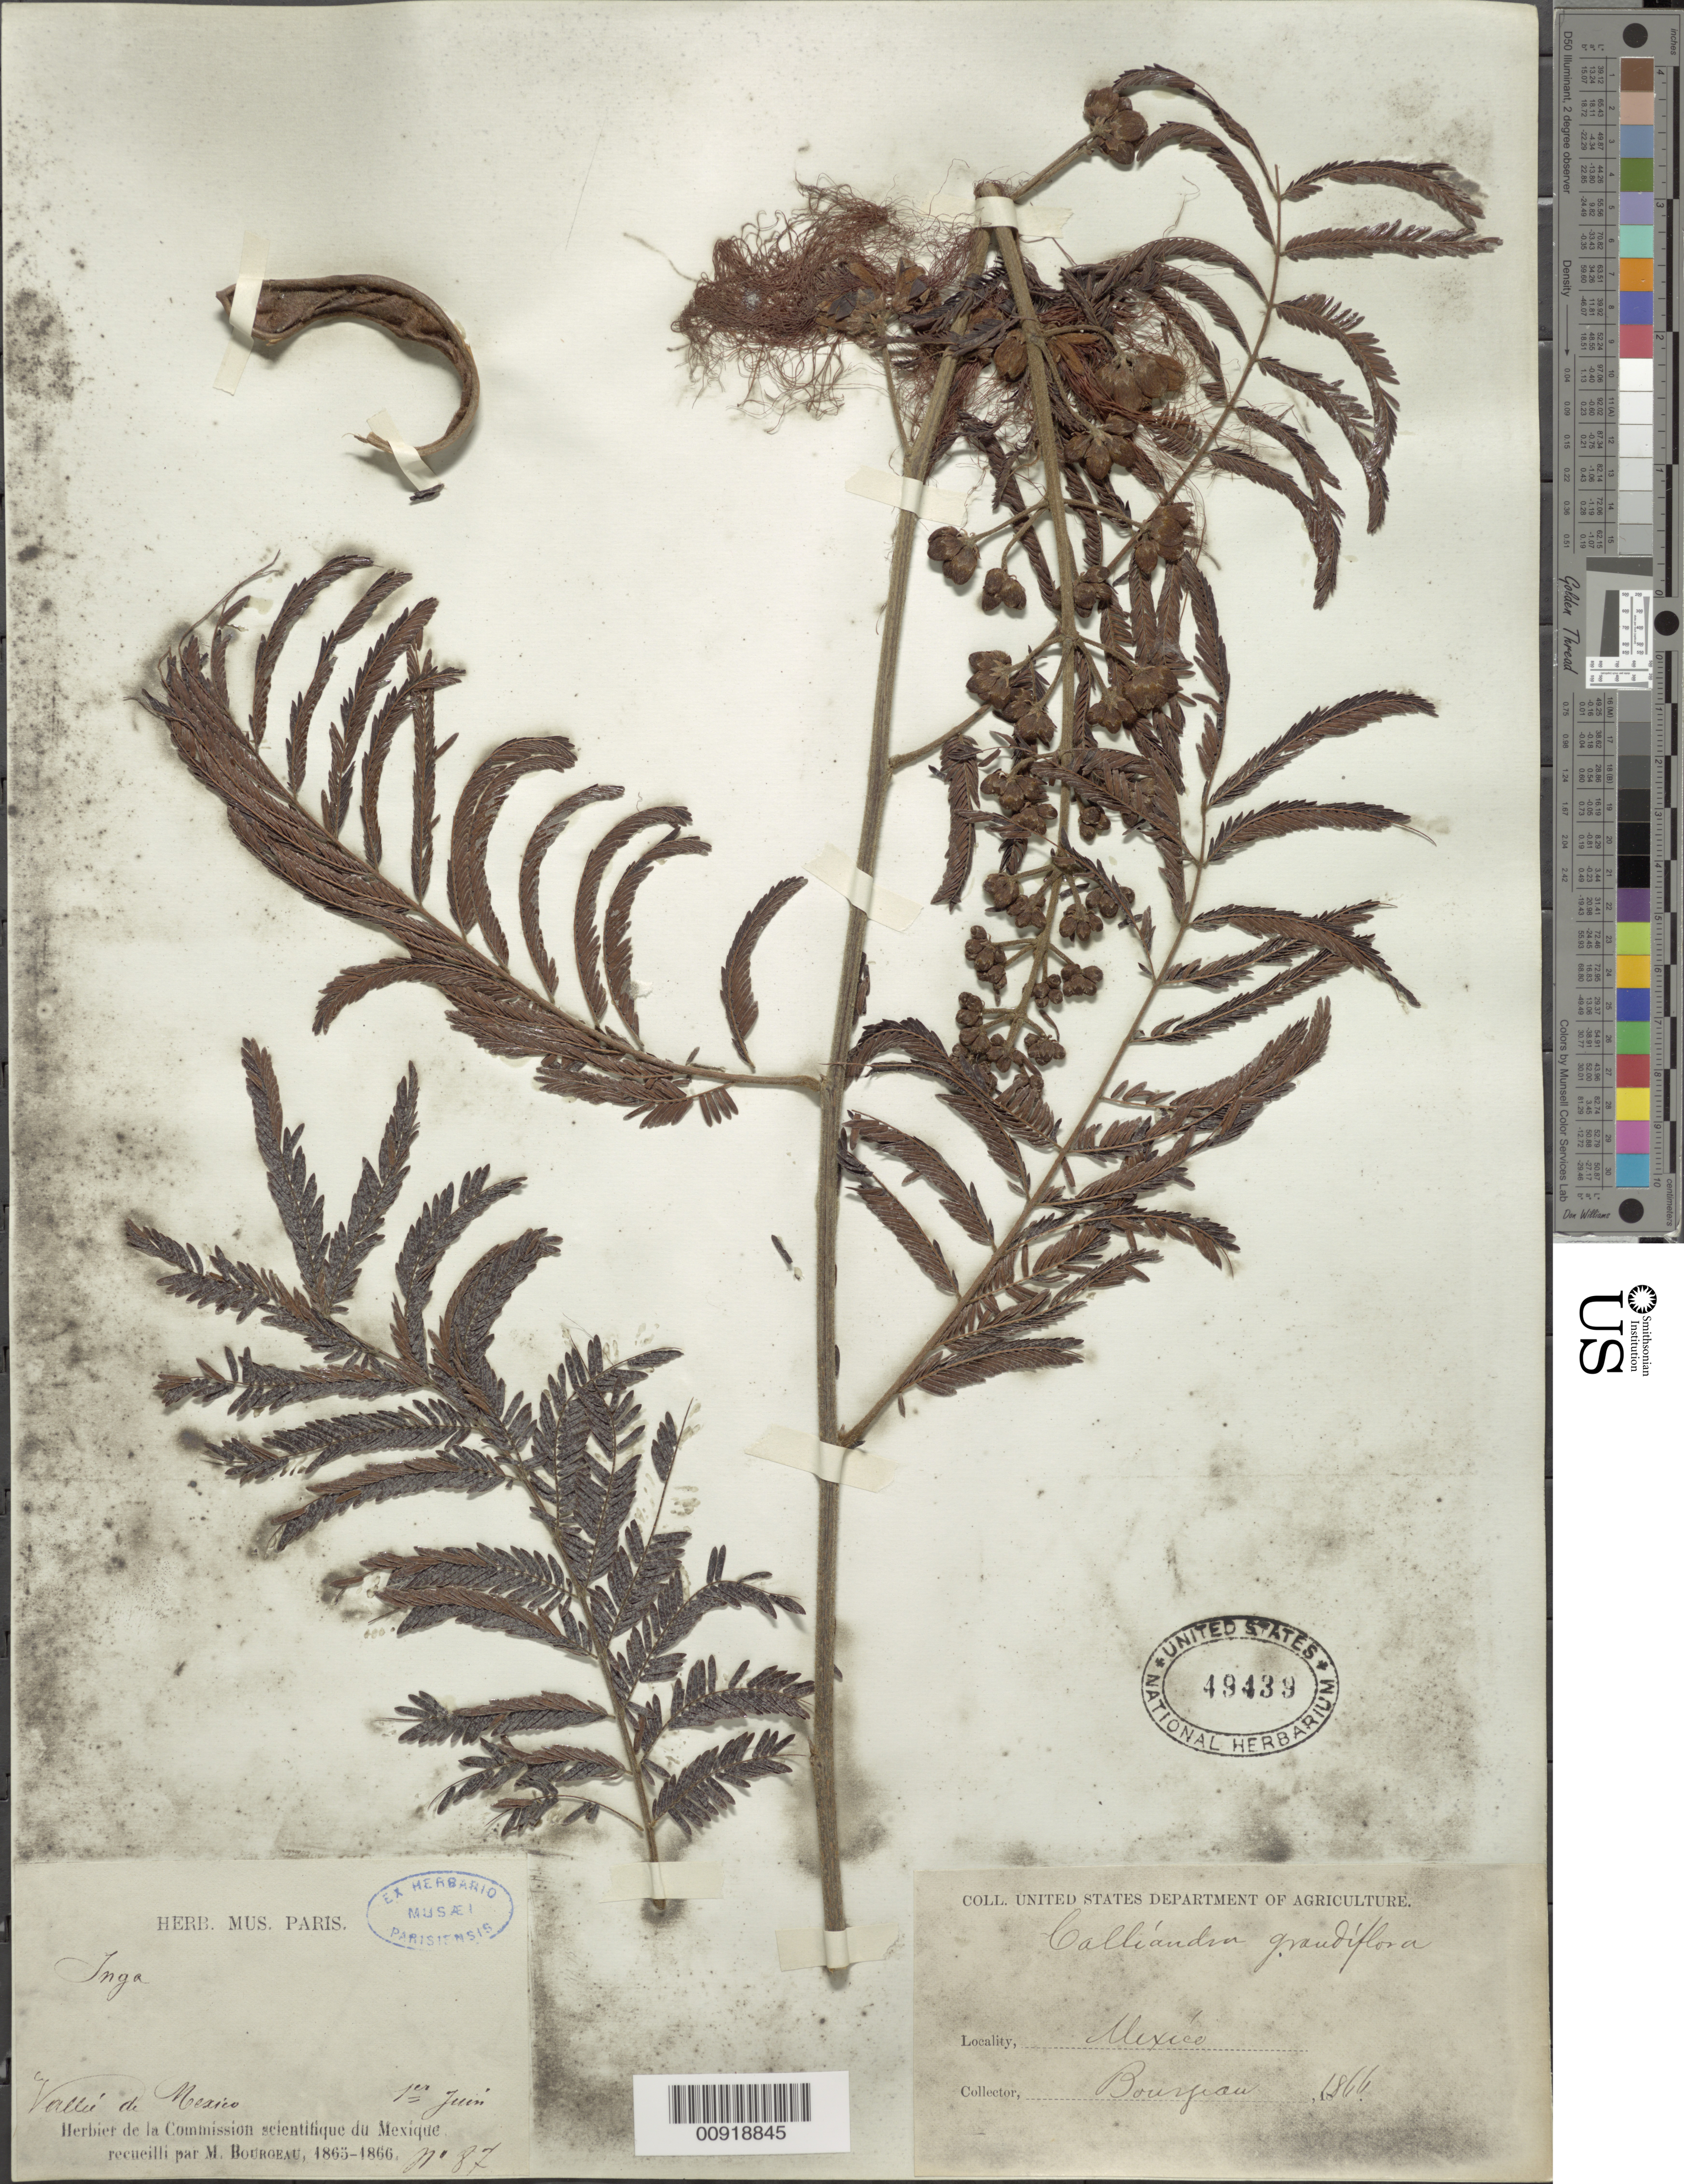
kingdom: Plantae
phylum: Tracheophyta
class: Magnoliopsida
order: Fabales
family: Fabaceae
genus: Calliandra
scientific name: Calliandra grandiflora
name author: (L'Hér.) Benth.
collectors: E. Bourgeau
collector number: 87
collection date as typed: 01 Jun 1866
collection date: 1866-06-01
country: Mexico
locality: Vallée de Mexico.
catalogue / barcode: US 49439